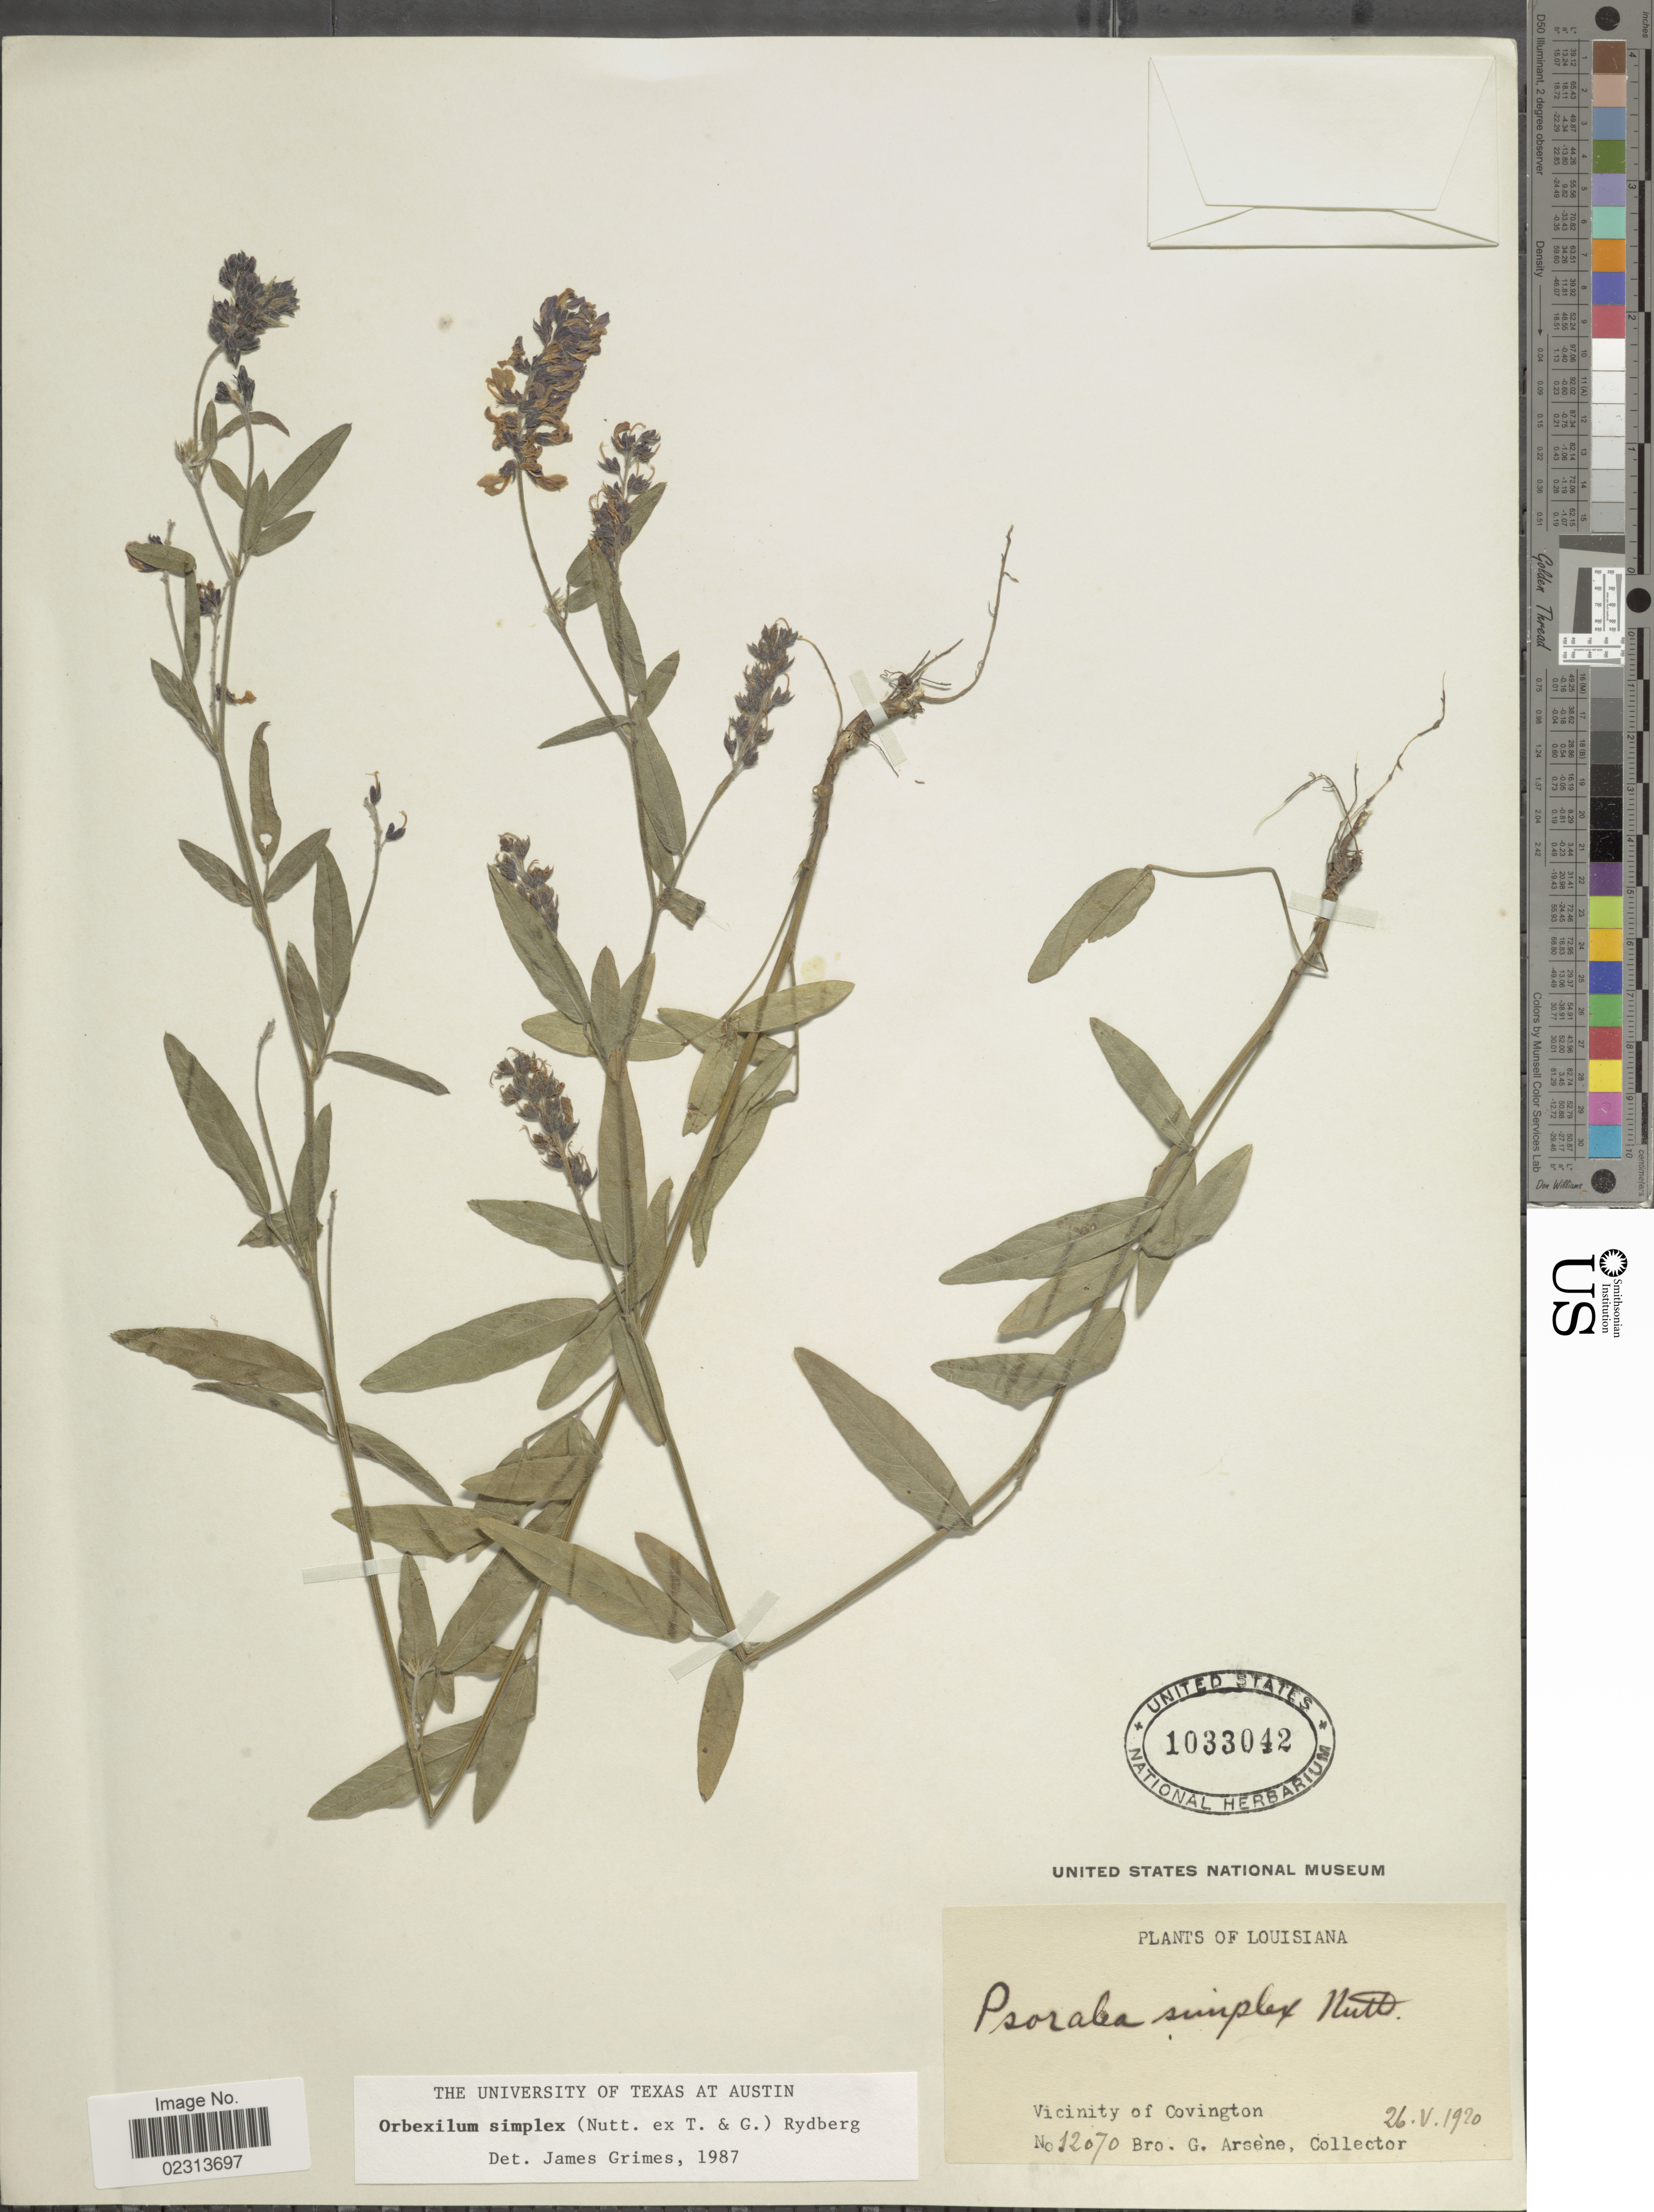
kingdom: Plantae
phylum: Tracheophyta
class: Magnoliopsida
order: Fabales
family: Fabaceae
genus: Orbexilum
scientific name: Orbexilum simplex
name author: (Nutt. ex Torr. & A. Gray) Rydb.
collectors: Bro. G. Arsène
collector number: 12070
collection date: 1920-05-26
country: United States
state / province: Louisiana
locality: Vicinity of Covington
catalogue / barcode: US 1033042